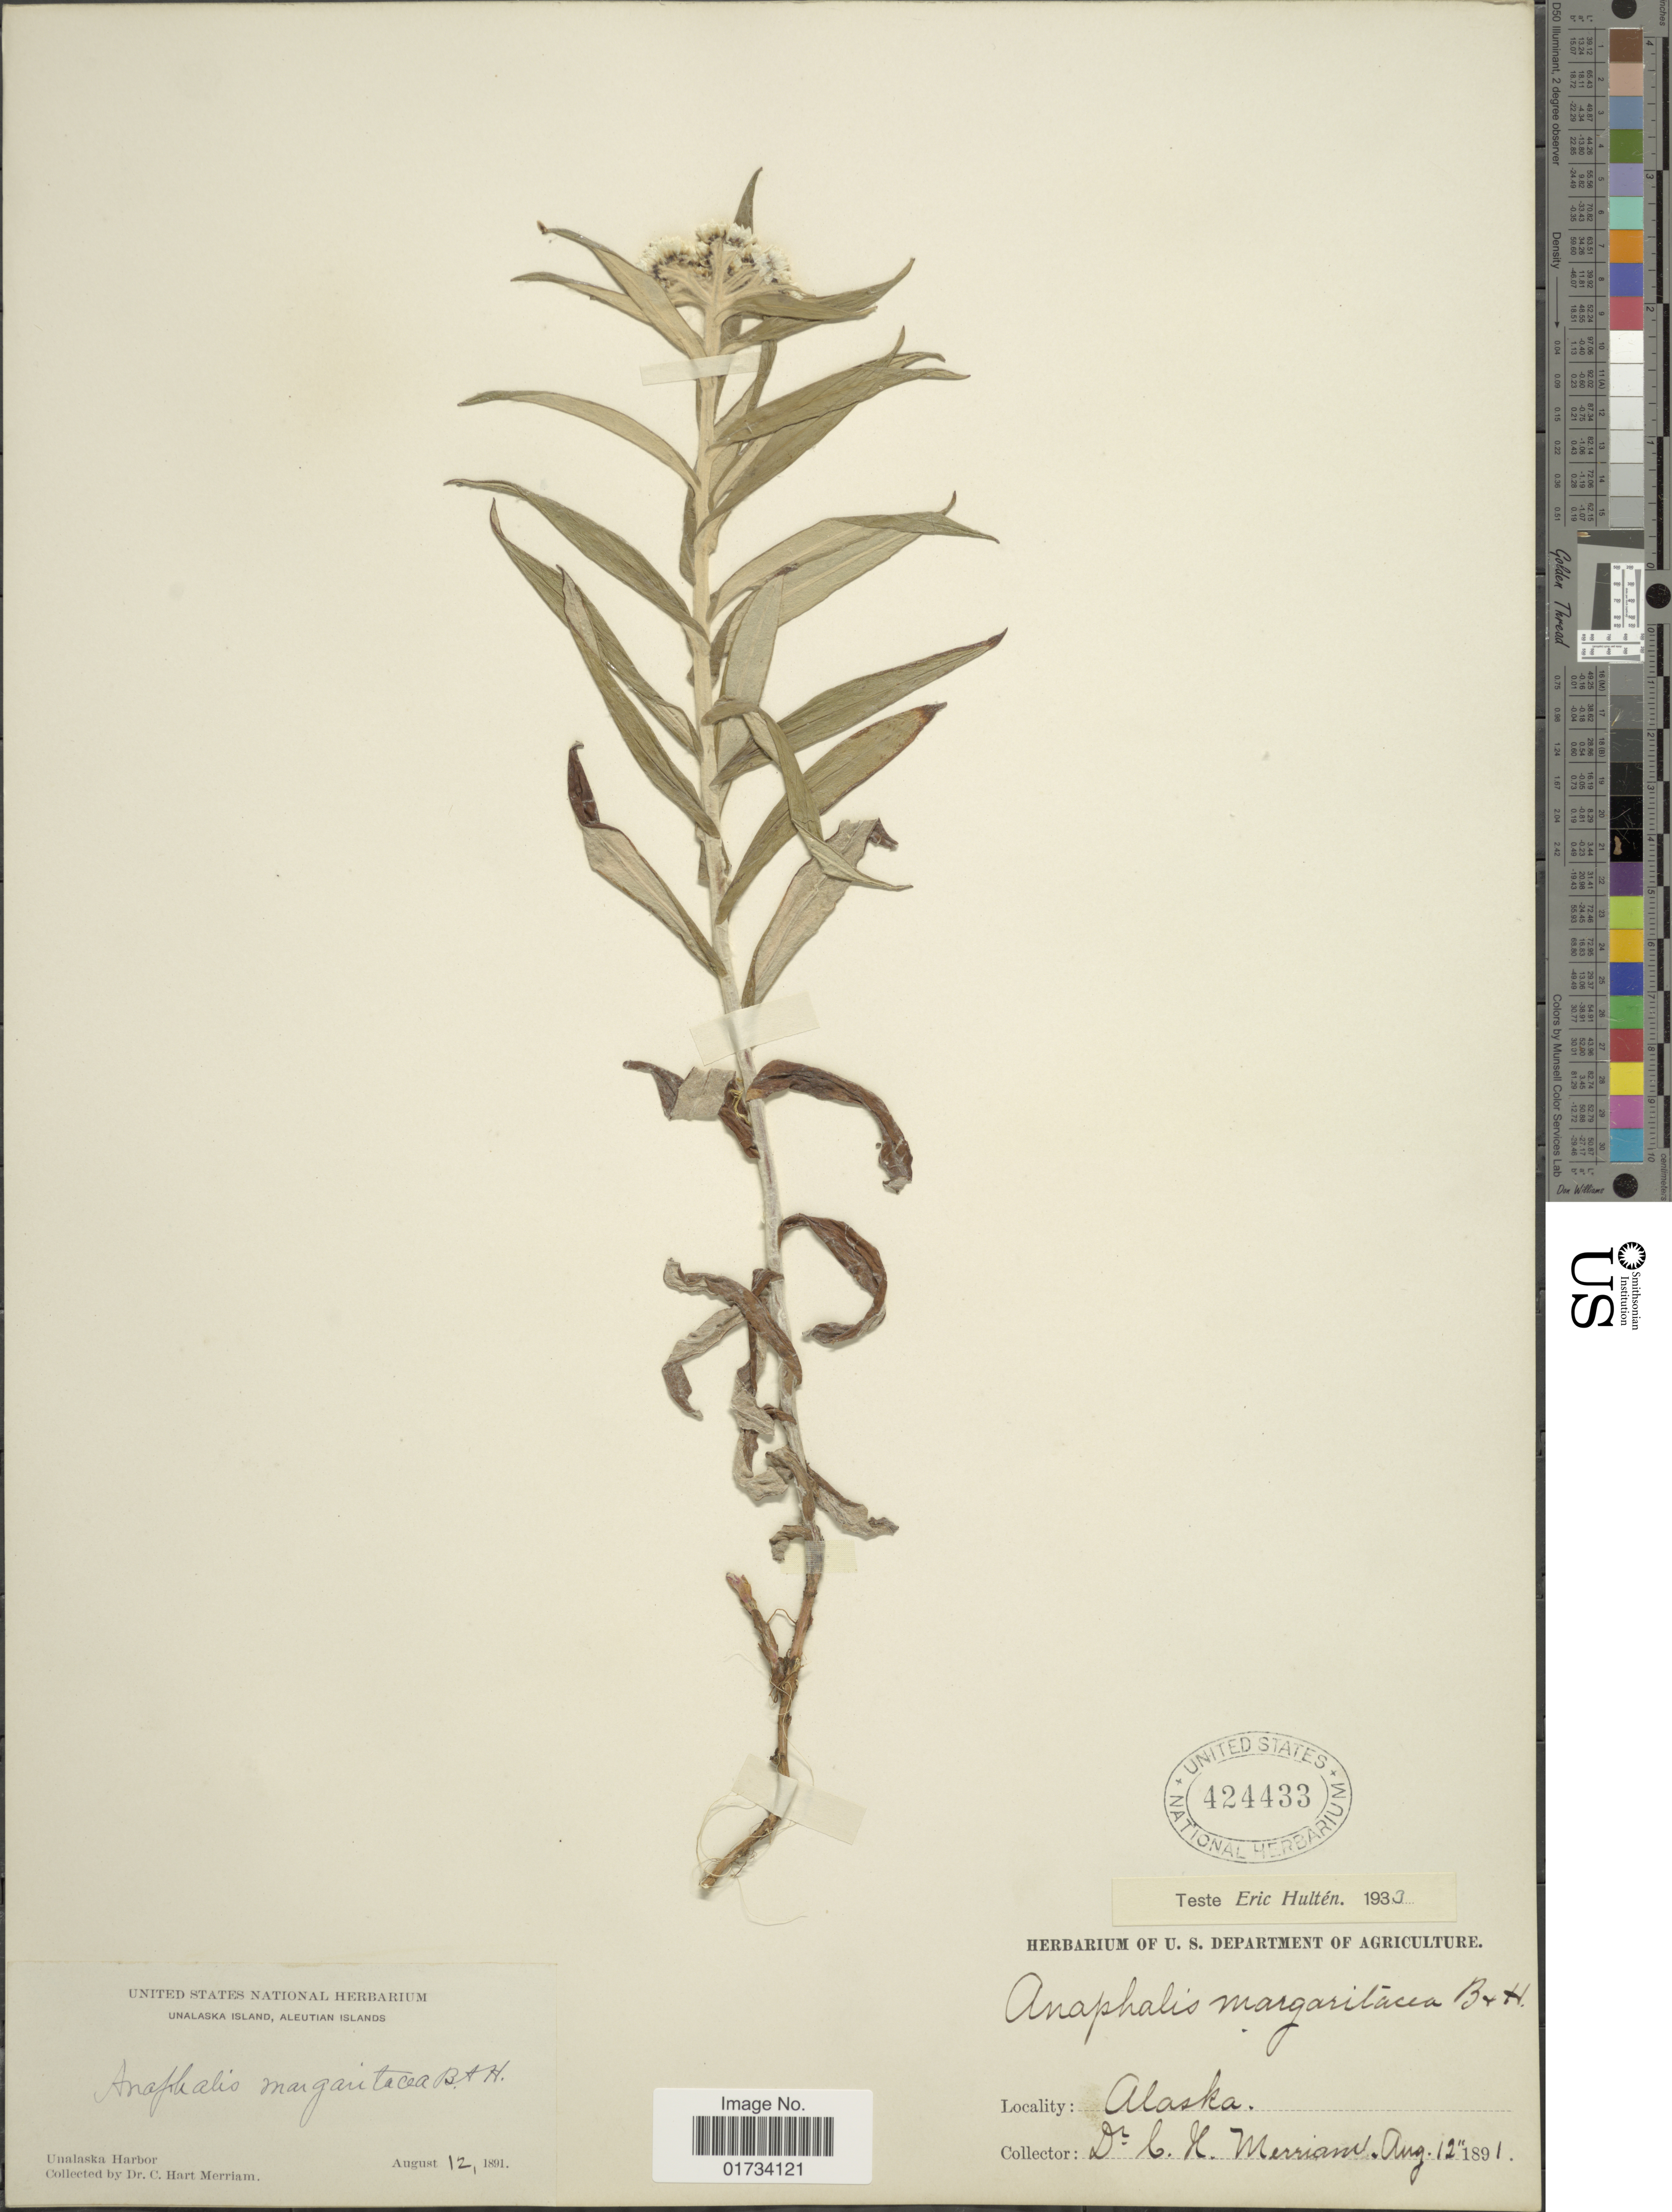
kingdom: Plantae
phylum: Tracheophyta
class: Magnoliopsida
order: Asterales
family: Asteraceae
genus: Anaphalis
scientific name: Anaphalis margaritacea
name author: (L.) Benth. & Hook. f.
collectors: C. Merriam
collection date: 1891-08-12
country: United States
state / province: Alaska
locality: Unalaska Harbor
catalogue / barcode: US 424433